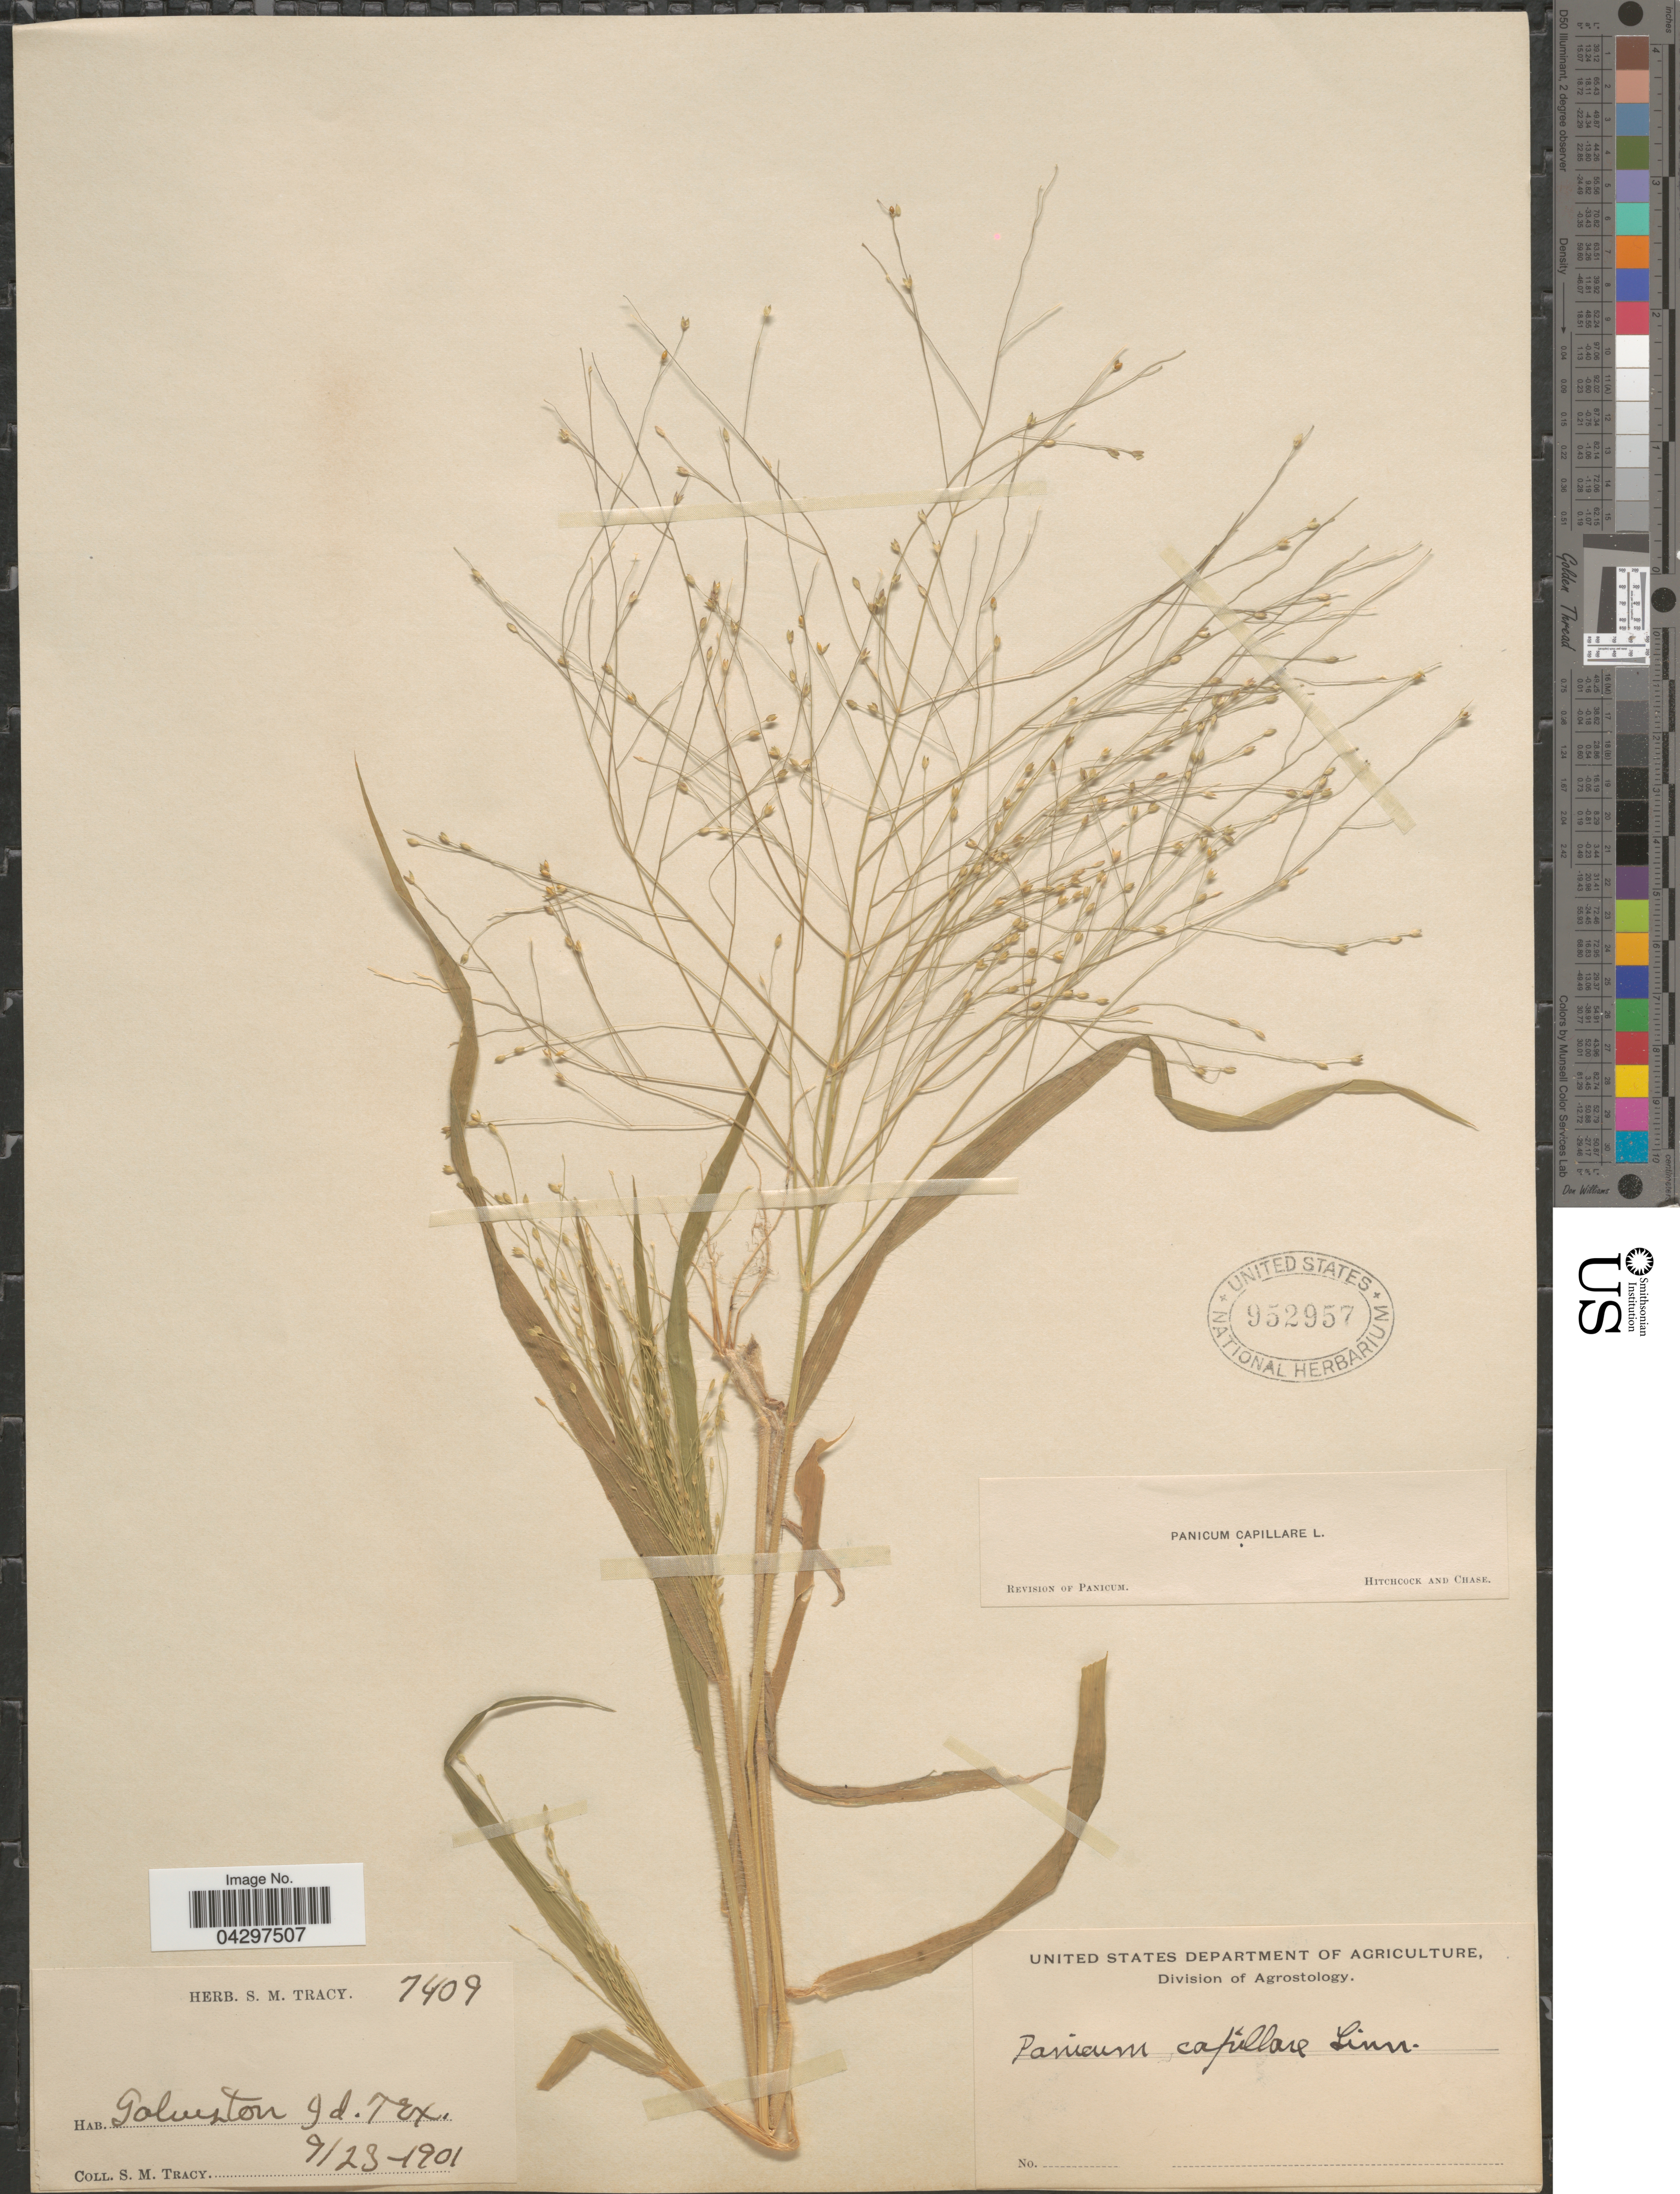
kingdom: Plantae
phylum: Tracheophyta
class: Liliopsida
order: Poales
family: Poaceae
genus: Panicum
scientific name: Panicum capillare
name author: L.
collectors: S. M. Tracy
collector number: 7409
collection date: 1901-09-23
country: United States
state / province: Texas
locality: Galveston Id.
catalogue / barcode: US 952957